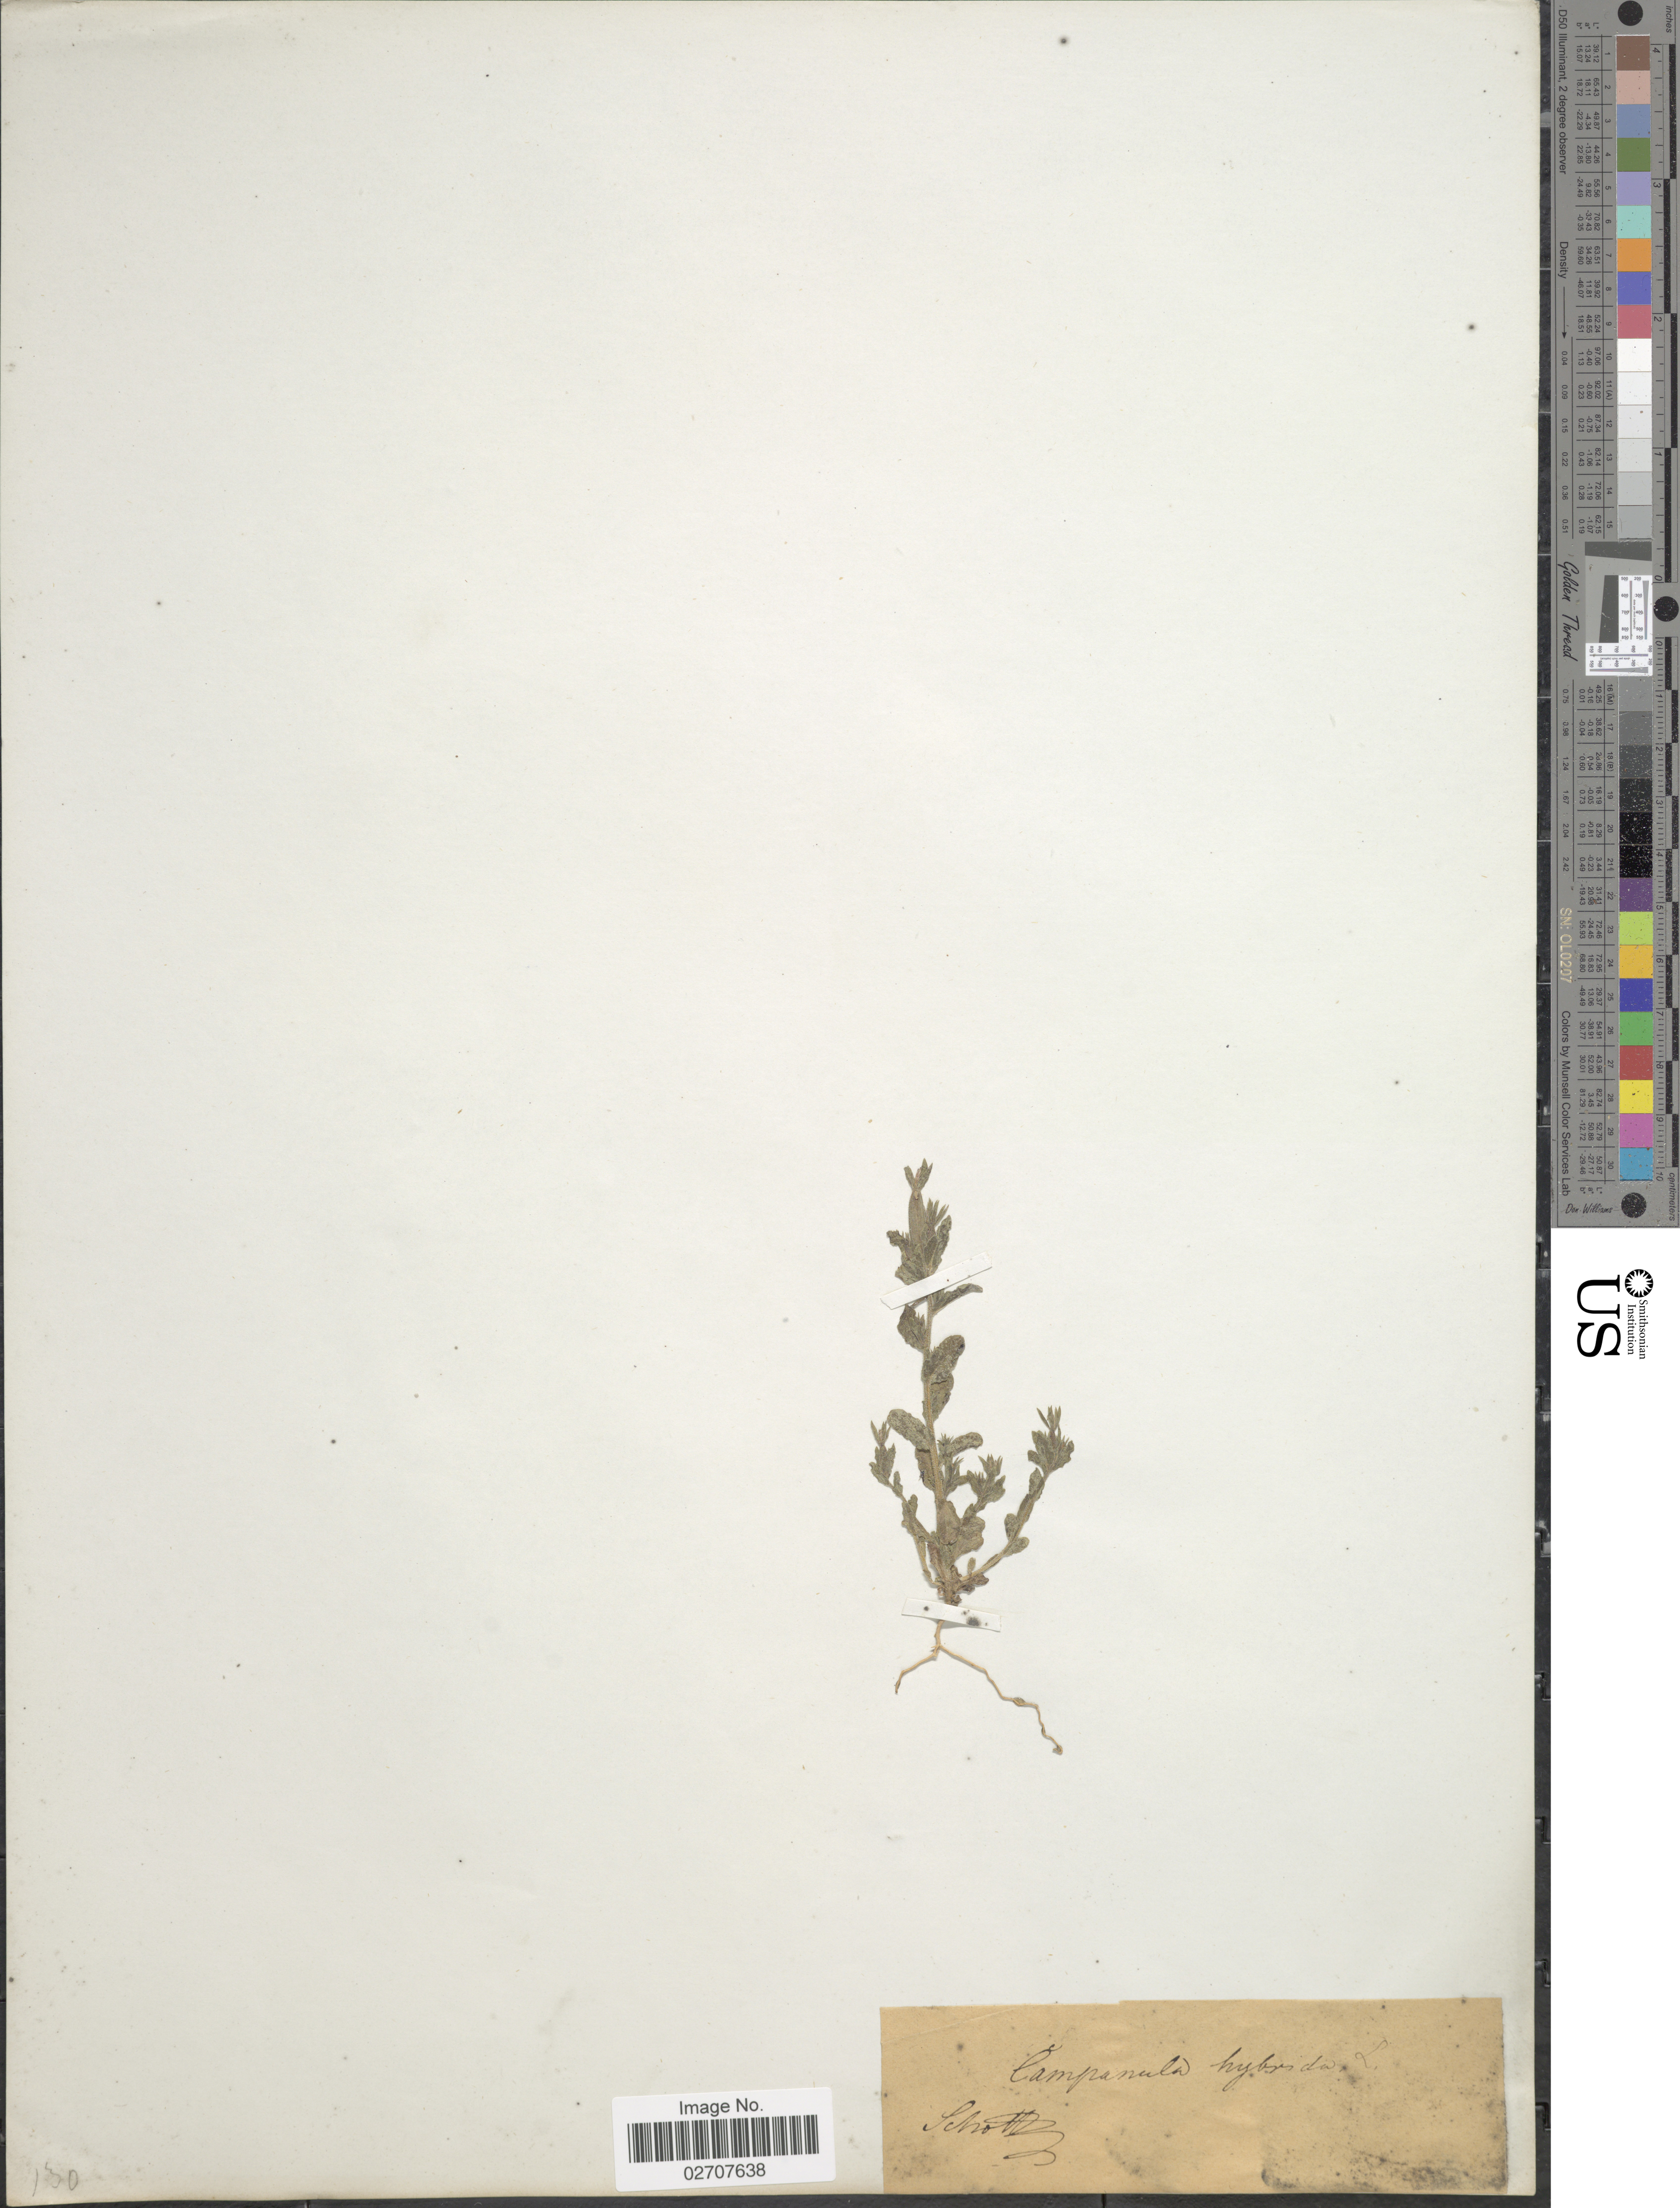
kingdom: Plantae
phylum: Tracheophyta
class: Magnoliopsida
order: Asterales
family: Campanulaceae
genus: Campanula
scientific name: Campanula hybrida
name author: L.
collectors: Schott, --